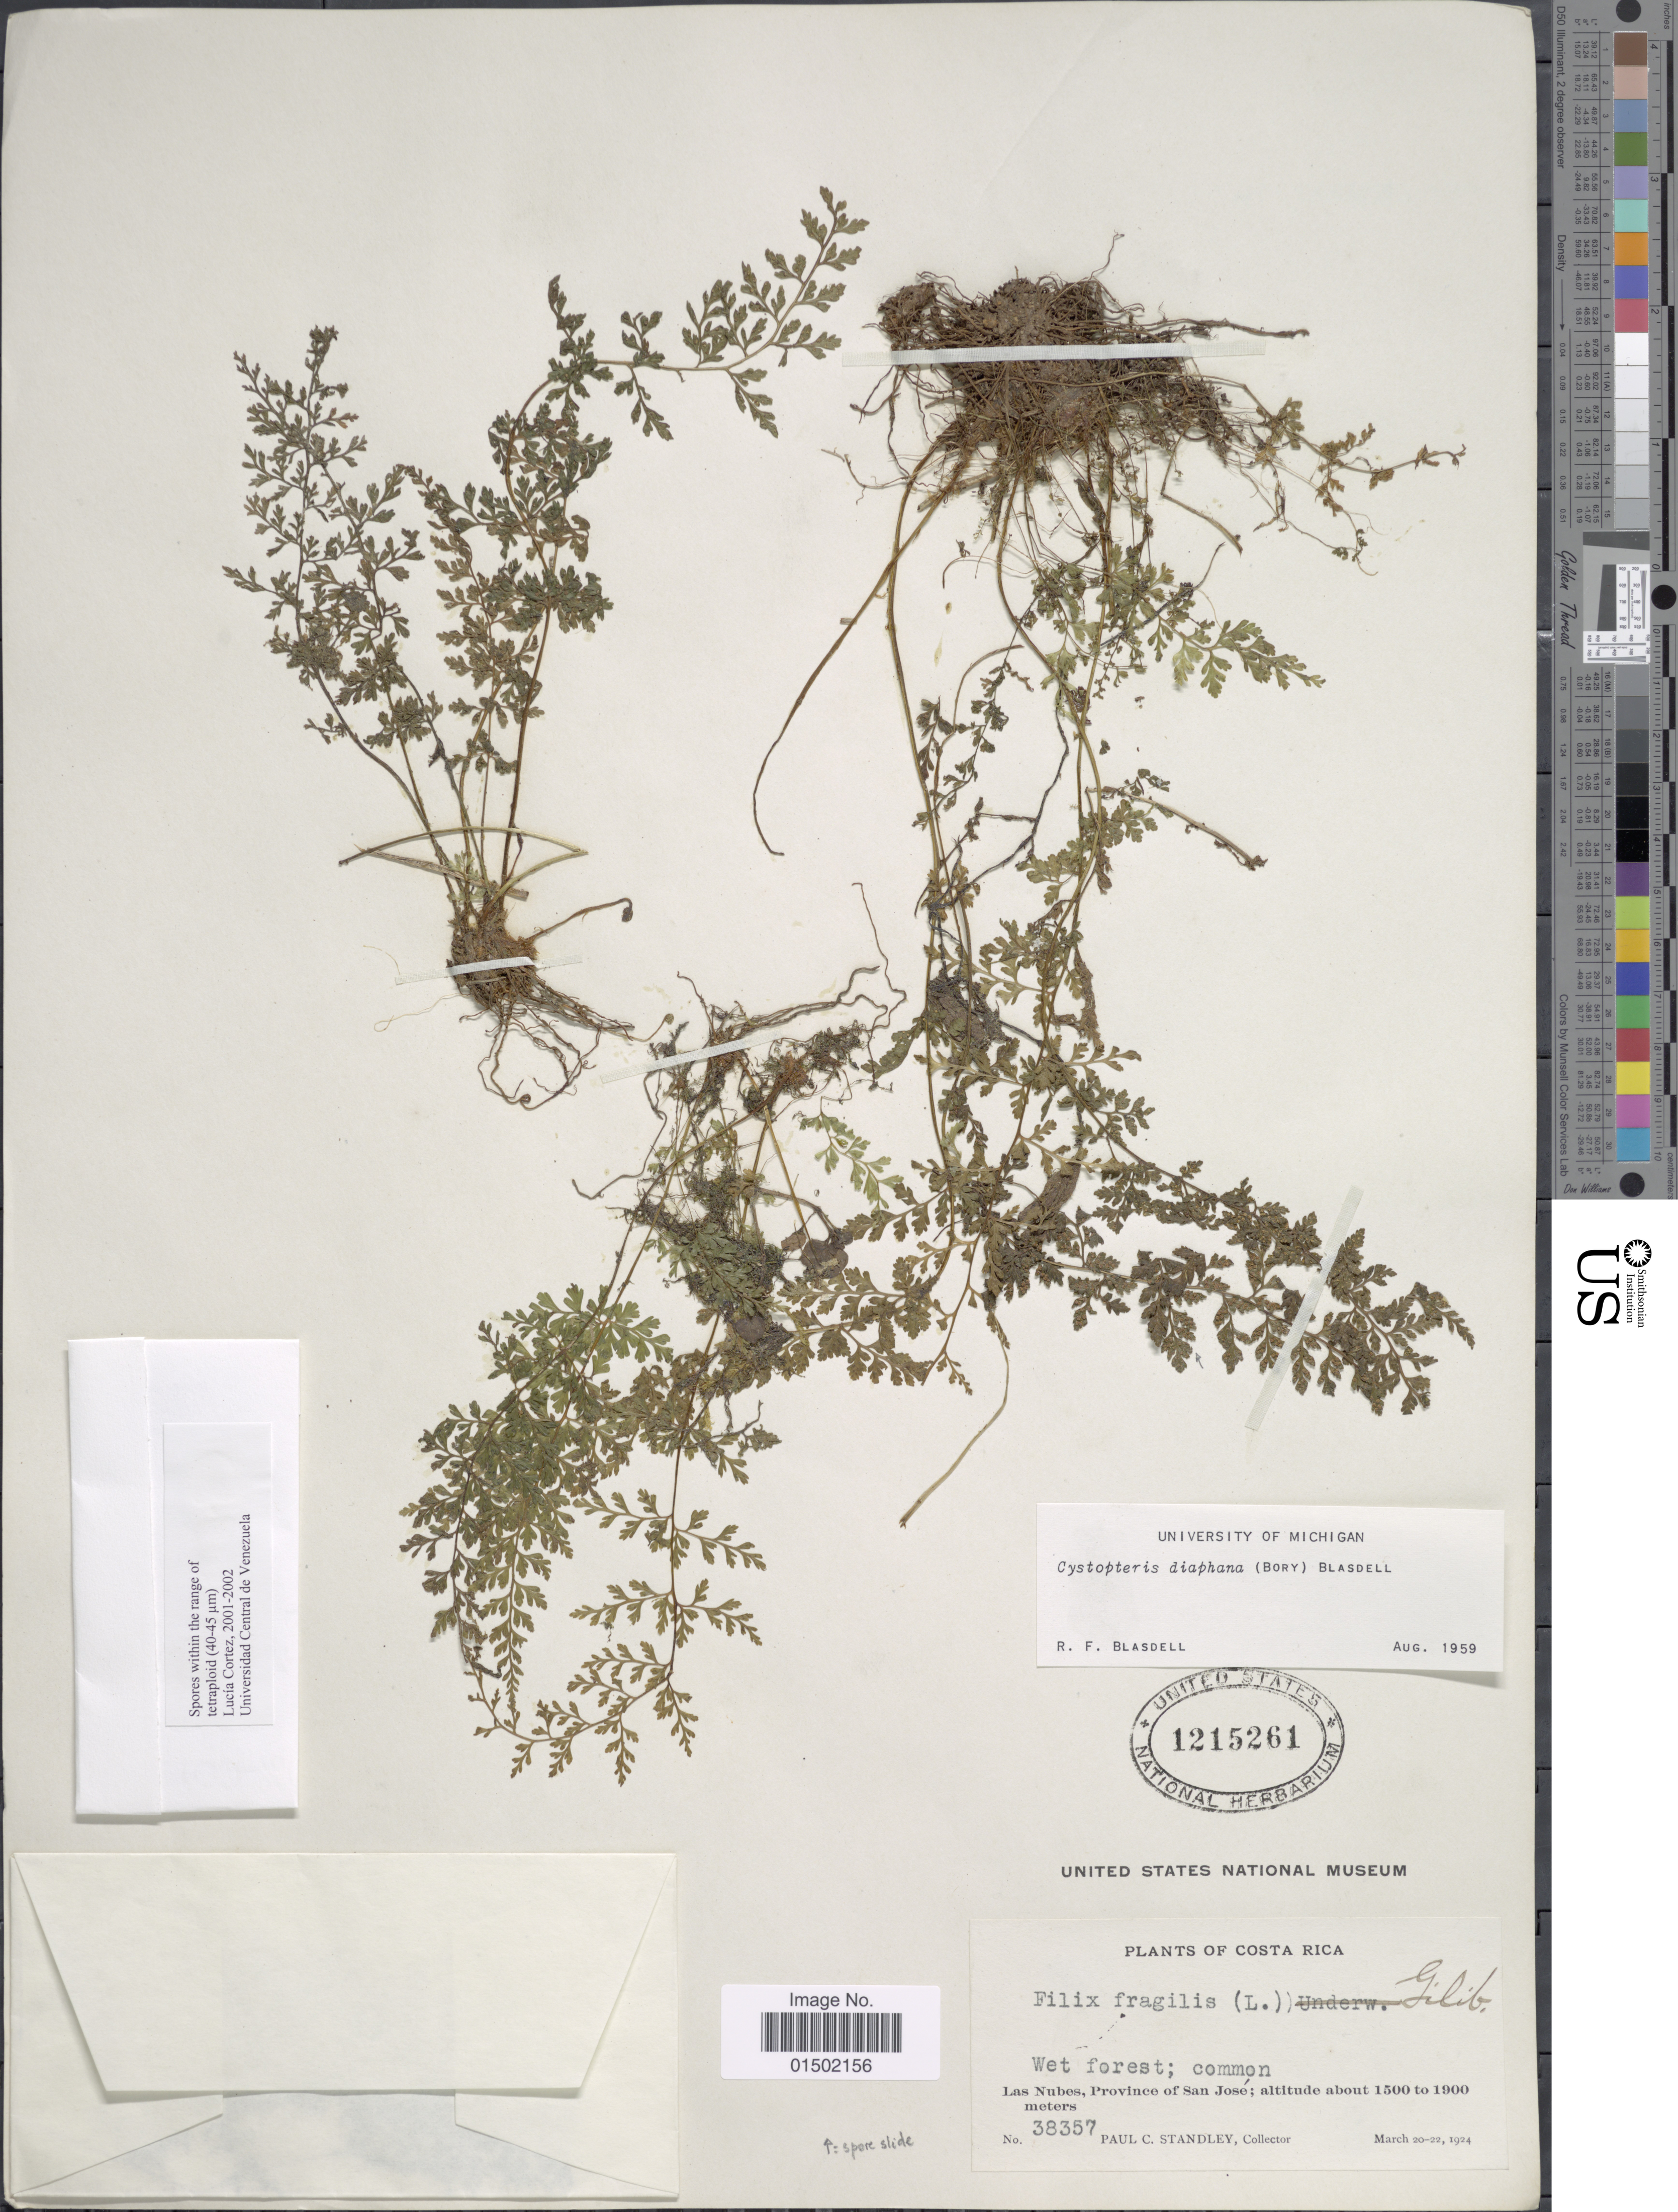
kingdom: Plantae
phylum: Tracheophyta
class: Polypodiopsida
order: Polypodiales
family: Cystopteridaceae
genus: Cystopteris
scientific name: Cystopteris diaphana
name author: (Bory) Blasdell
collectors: P. C. Standley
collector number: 38357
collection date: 1924-03-20/1924-03-22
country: Costa Rica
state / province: San José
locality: Las Nubes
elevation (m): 1500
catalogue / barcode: US 1215261